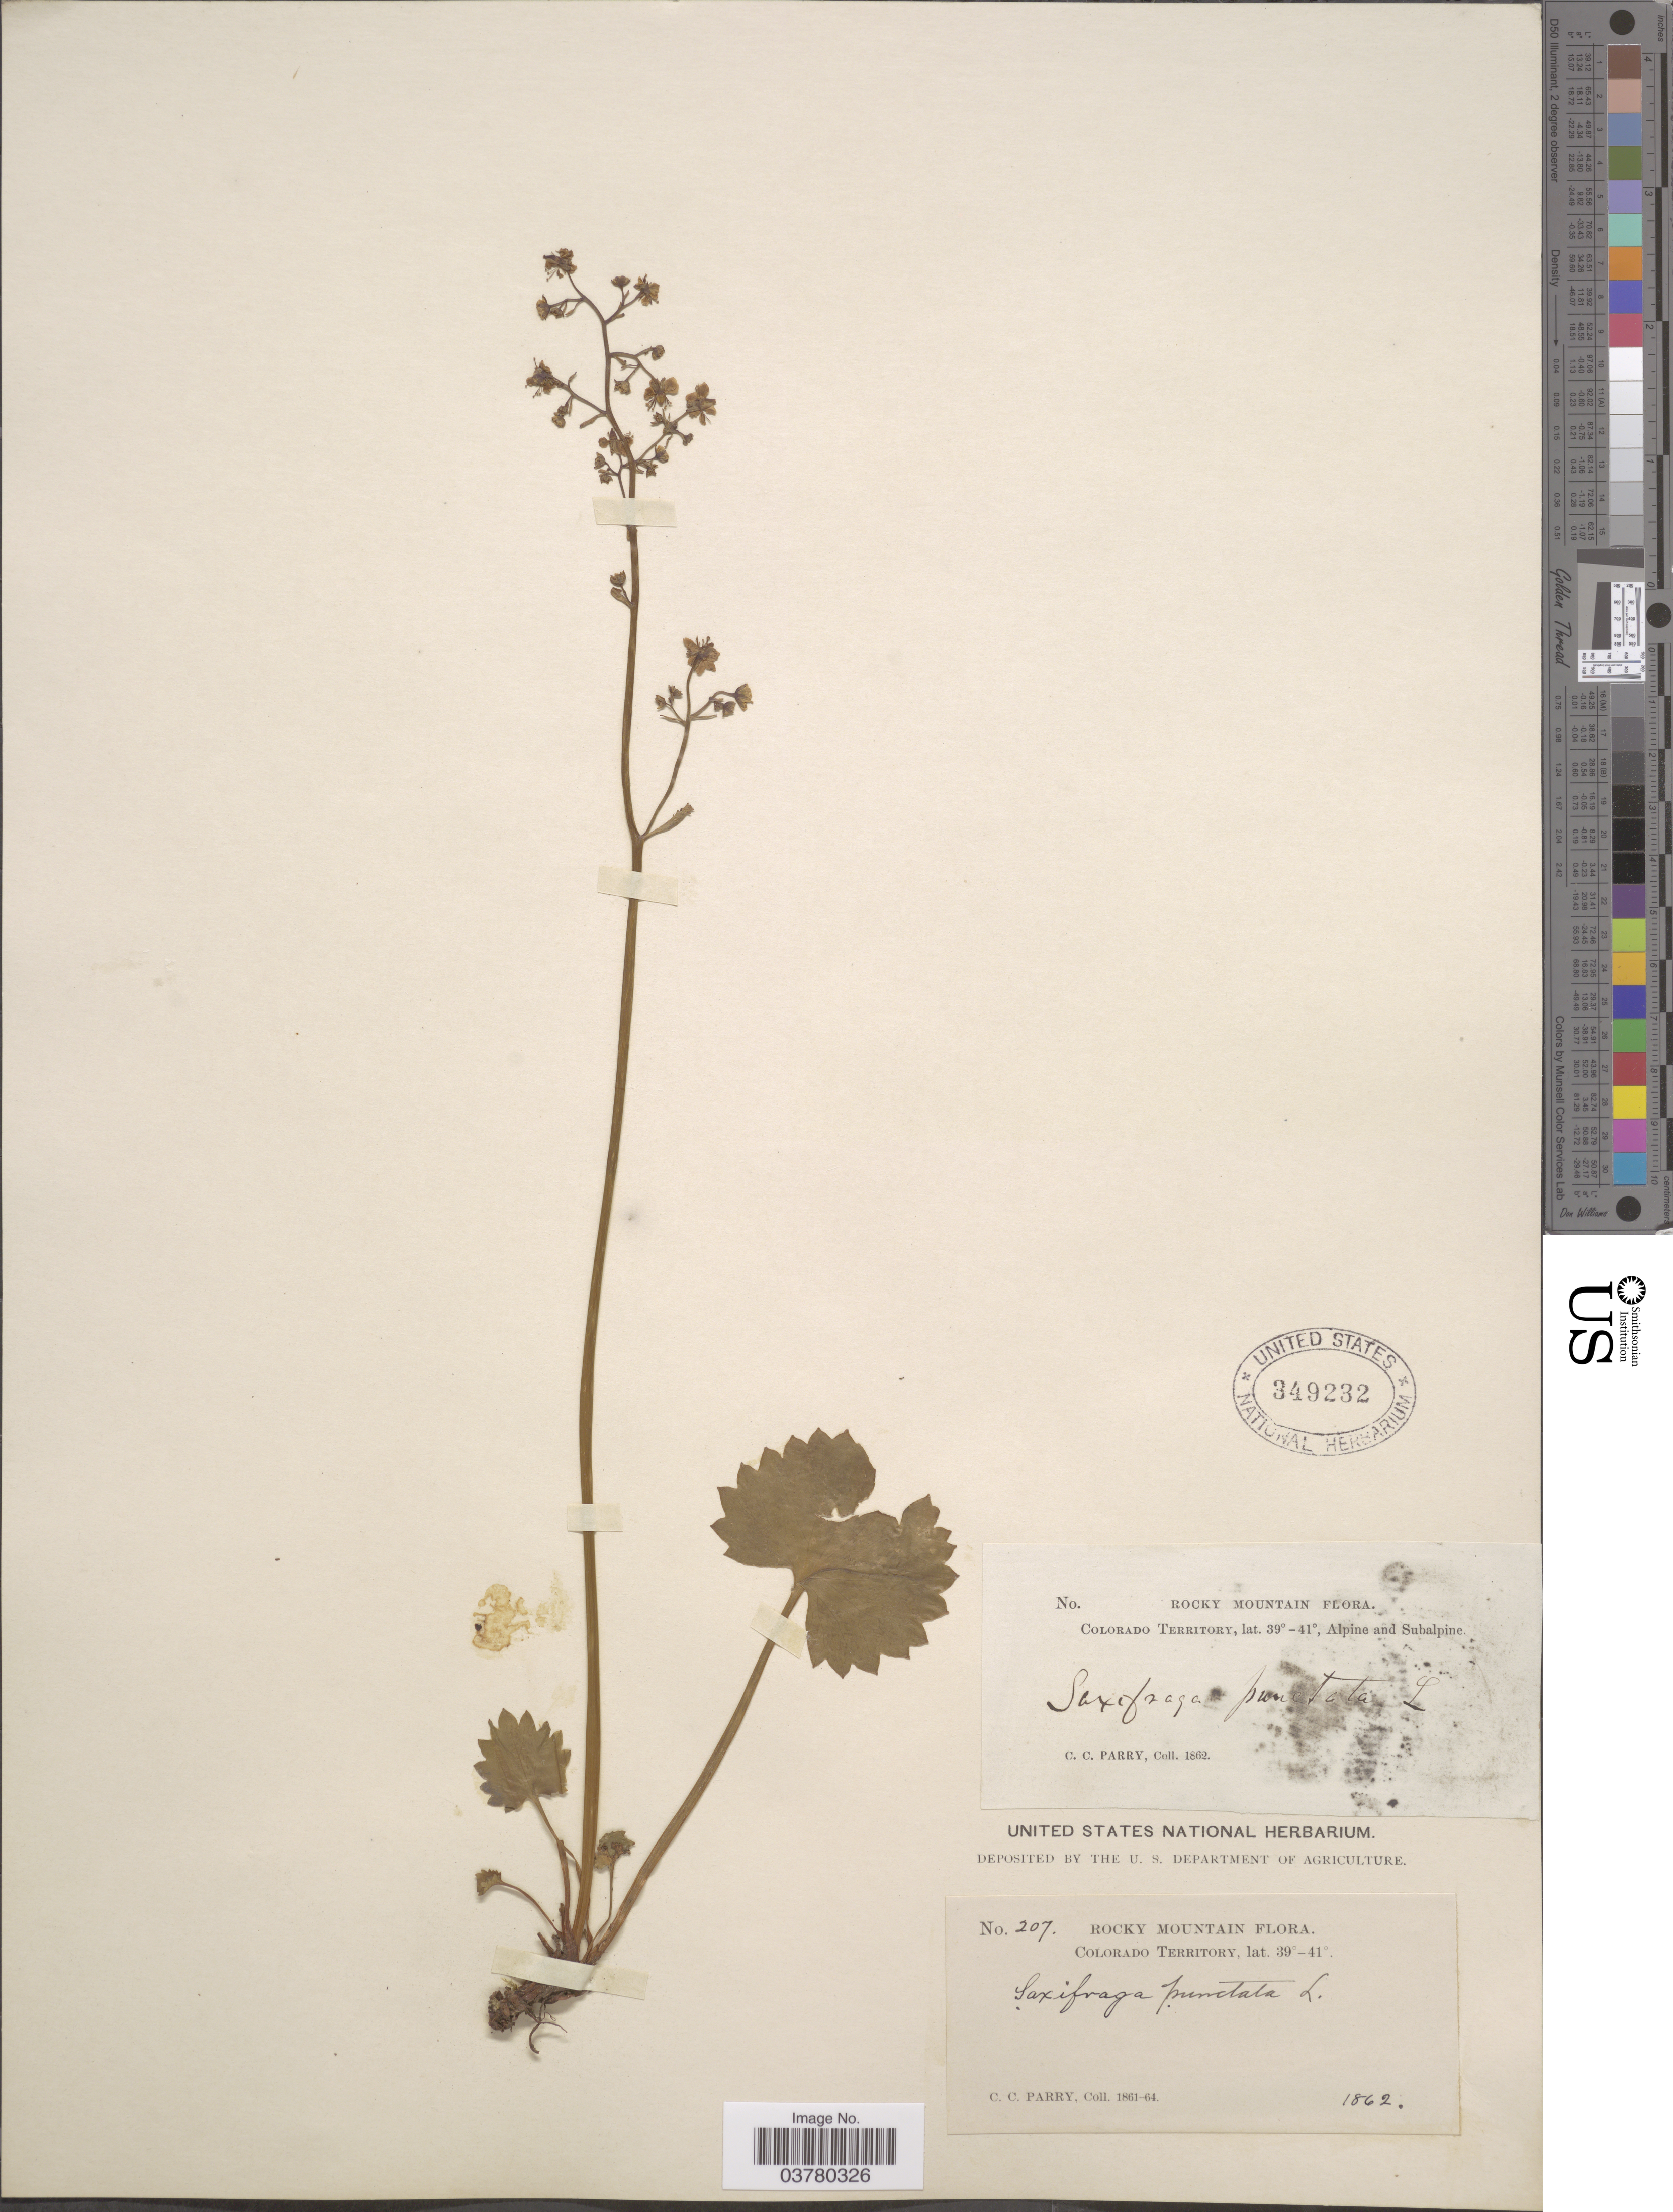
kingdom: Plantae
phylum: Tracheophyta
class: Magnoliopsida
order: Saxifragales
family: Saxifragaceae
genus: Micranthes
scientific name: Micranthes odontoloma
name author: (Piper) A. Heller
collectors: C. C. Parry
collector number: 207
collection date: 1862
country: United States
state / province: Colorado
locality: Rocky Mountain. Alpine and Subalpine.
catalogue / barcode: US 349232